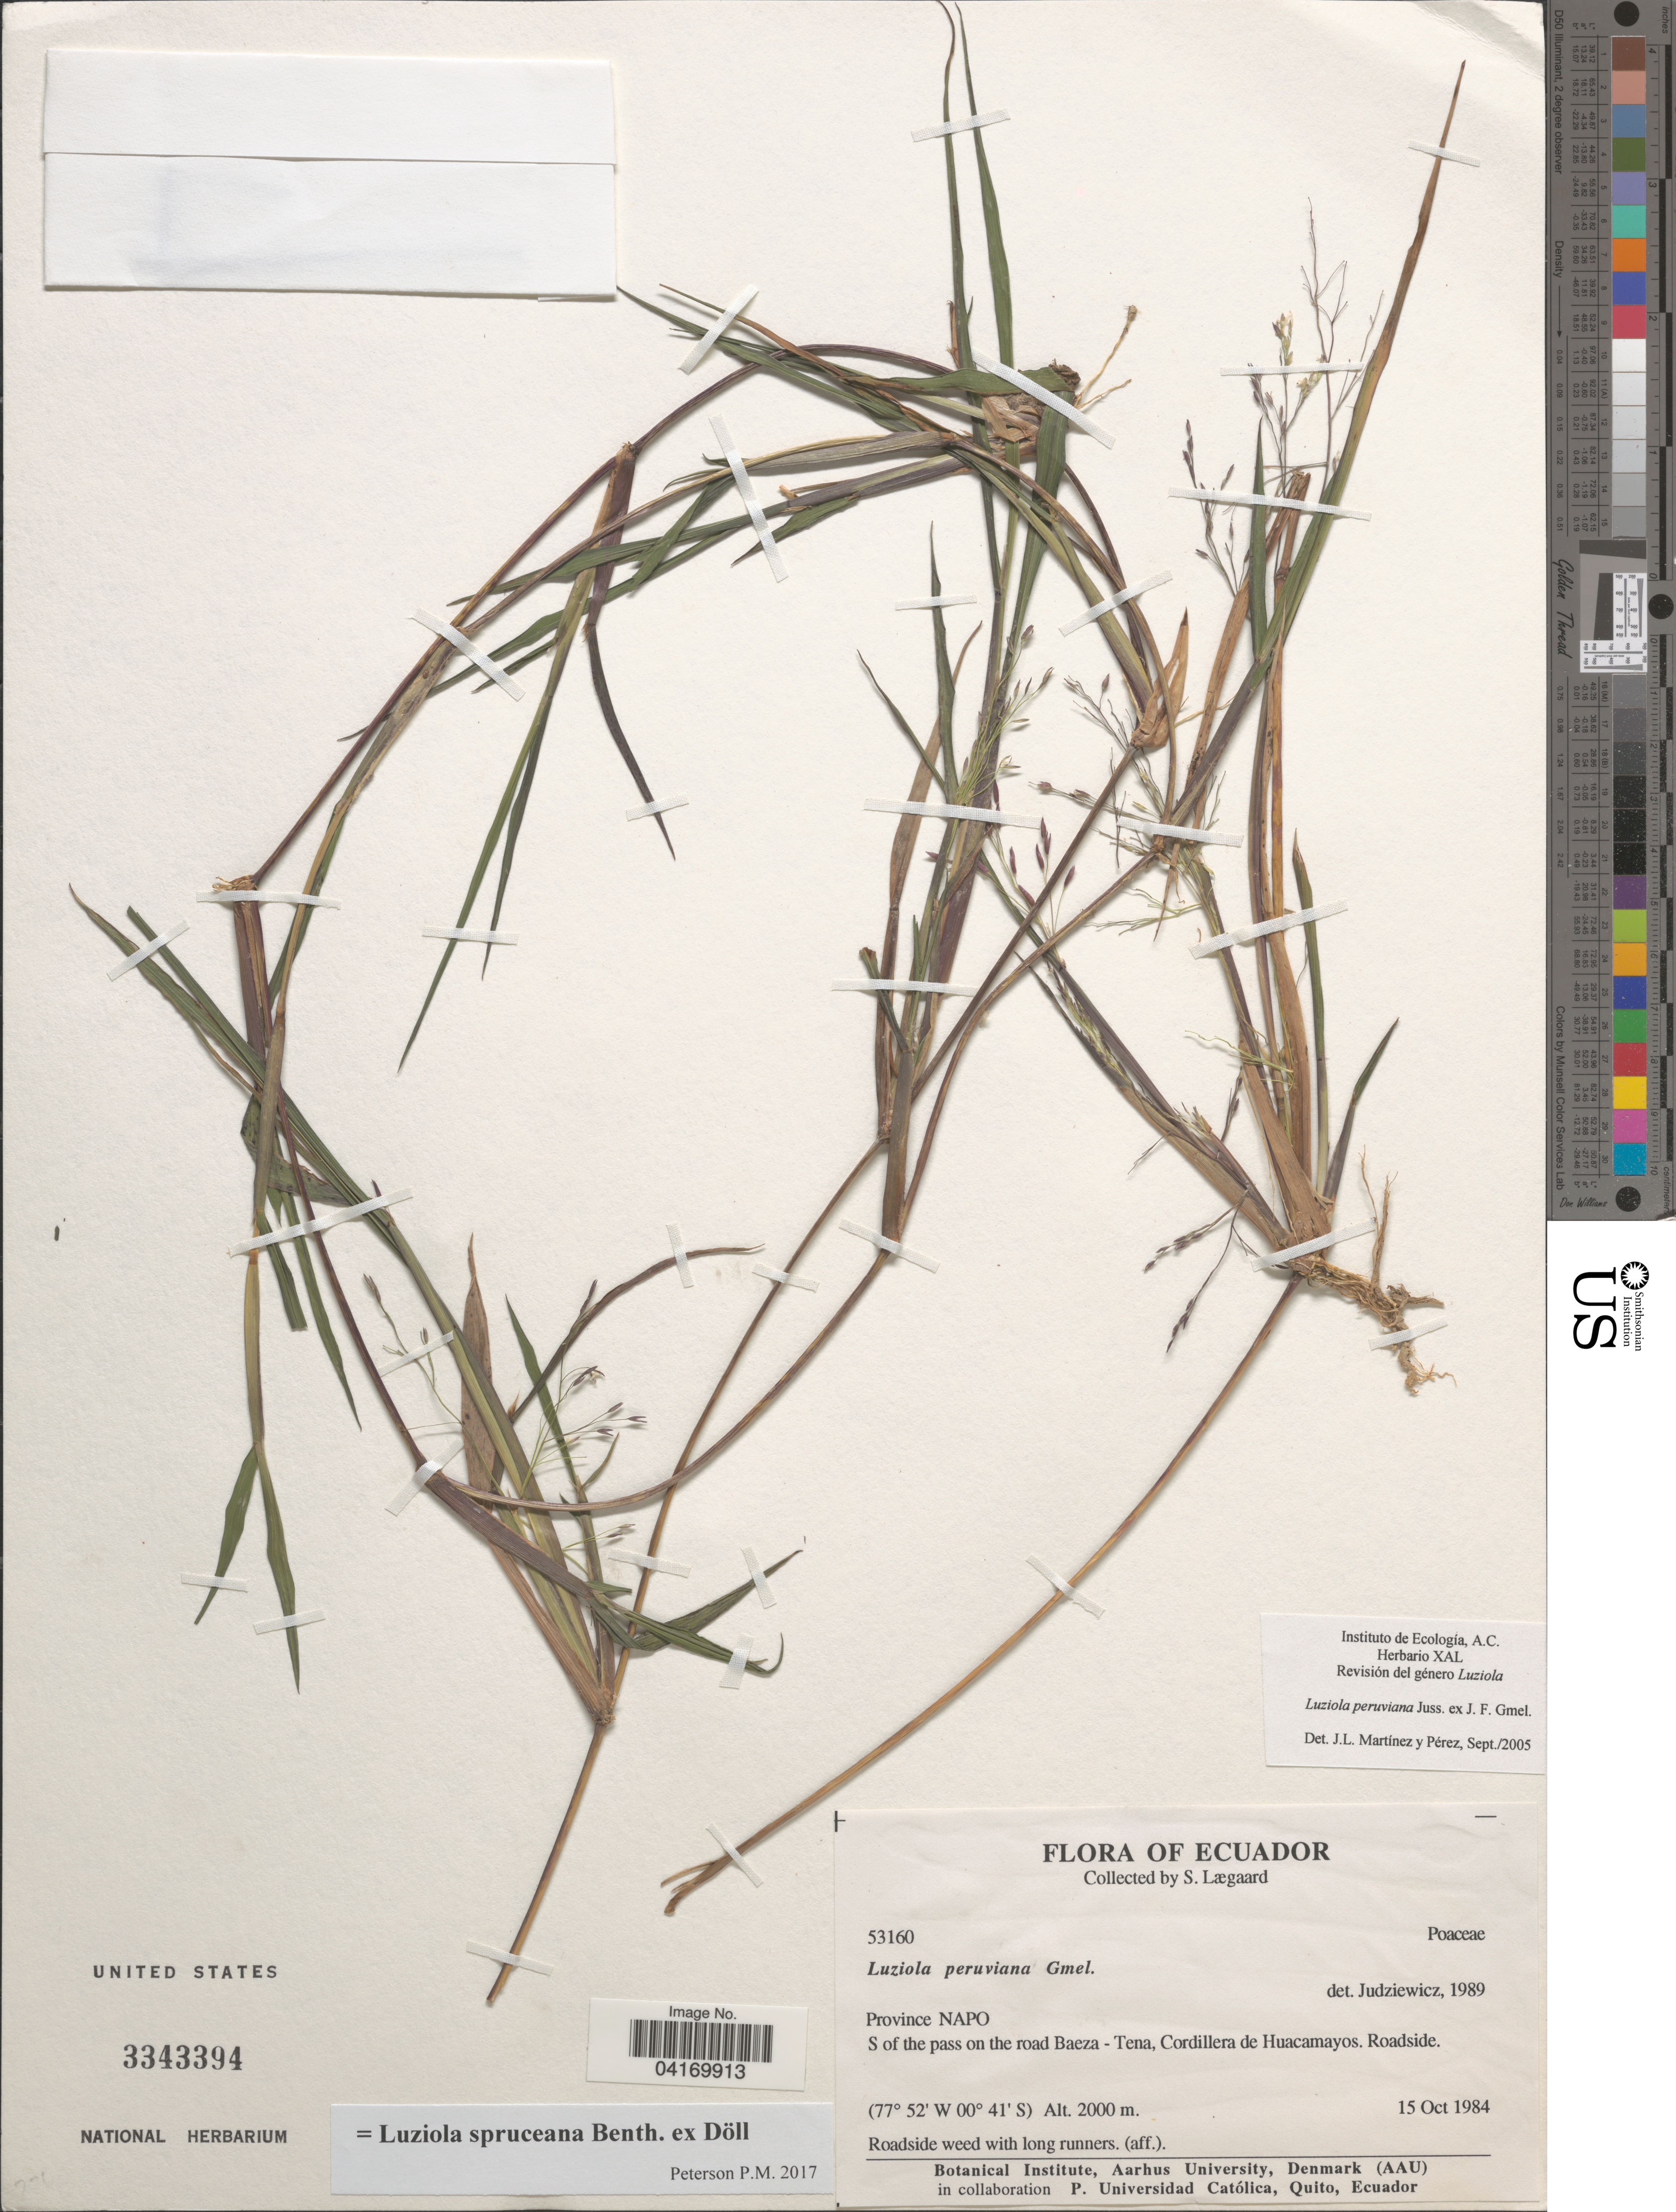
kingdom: Plantae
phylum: Tracheophyta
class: Liliopsida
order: Poales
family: Poaceae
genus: Luziola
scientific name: Luziola spruceana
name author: Benth. ex Döll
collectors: S. Lægaard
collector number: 53160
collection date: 1984-10-15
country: Ecuador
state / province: Napo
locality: S of the pass on the road Baeza - Tena, Cordillera de Huacamayos. Roadside.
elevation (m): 2000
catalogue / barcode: US 3343394